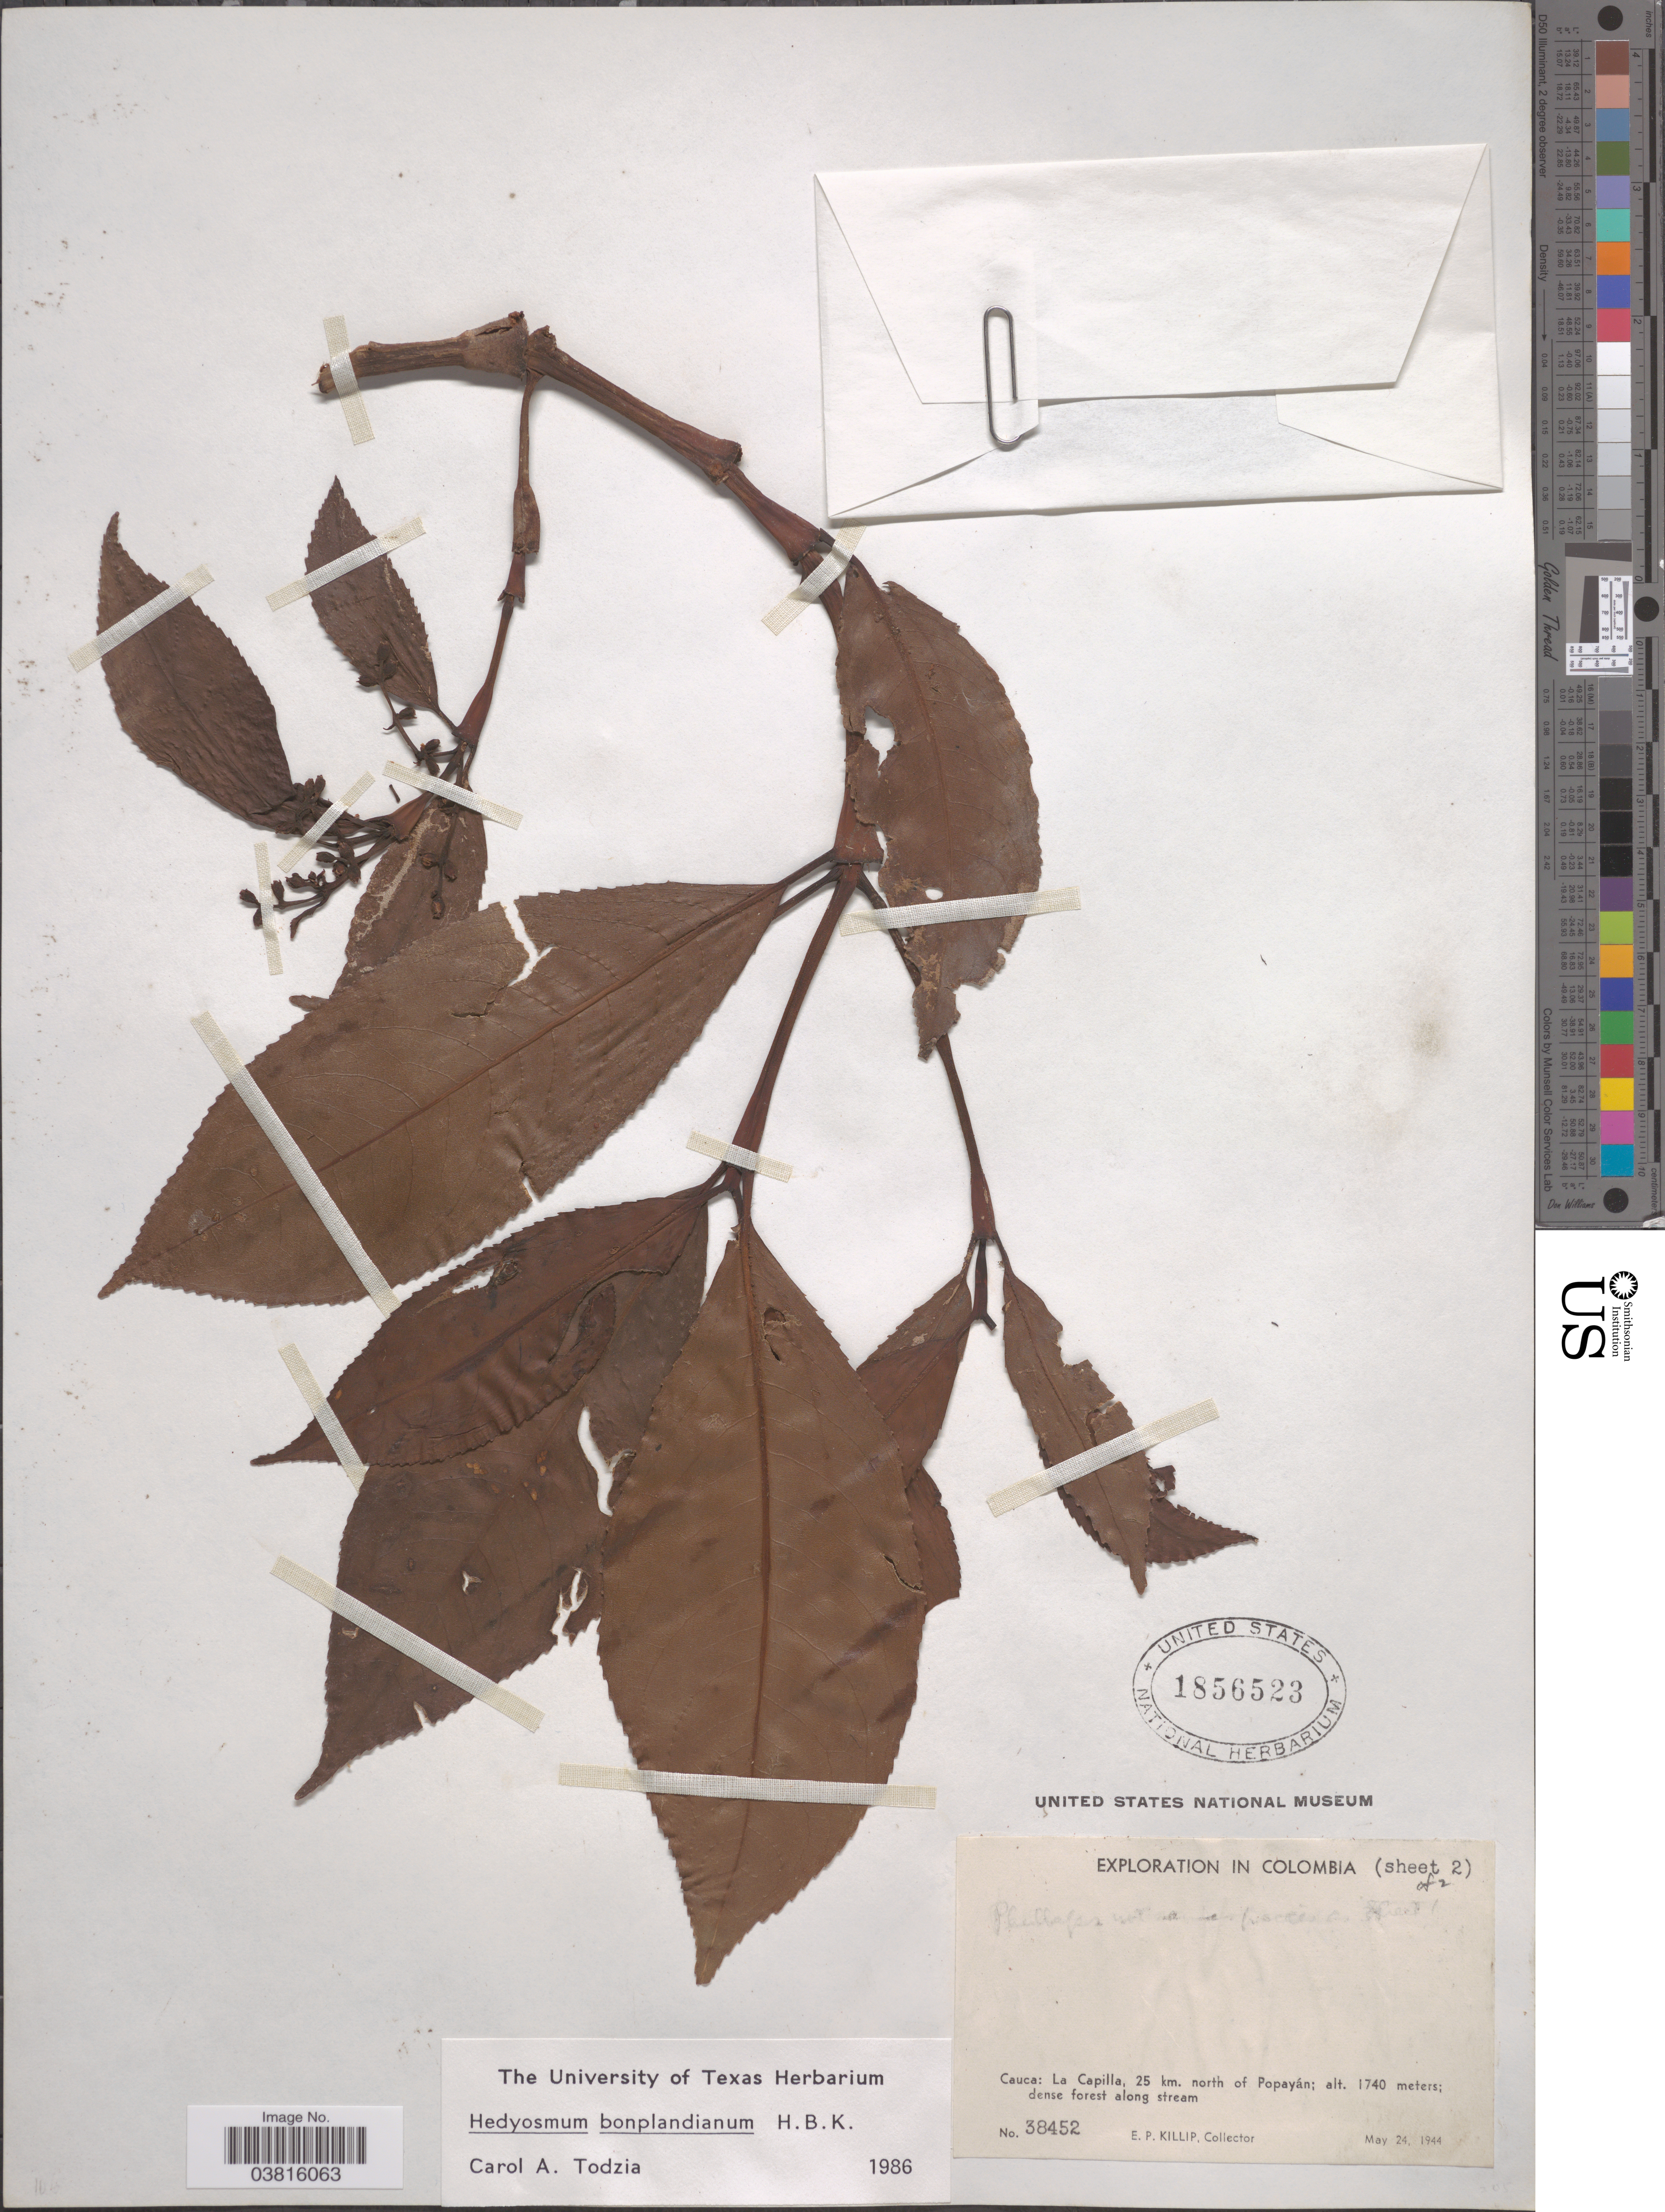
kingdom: Plantae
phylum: Tracheophyta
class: Magnoliopsida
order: Chloranthales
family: Chloranthaceae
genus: Hedyosmum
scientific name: Hedyosmum bonplandianum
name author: Kunth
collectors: E. P. Killip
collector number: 38452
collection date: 1944-05-24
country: Colombia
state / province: Cauca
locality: La Capilla, 25 km. north of Popayán; along stream.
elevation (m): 1740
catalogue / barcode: US 1856523